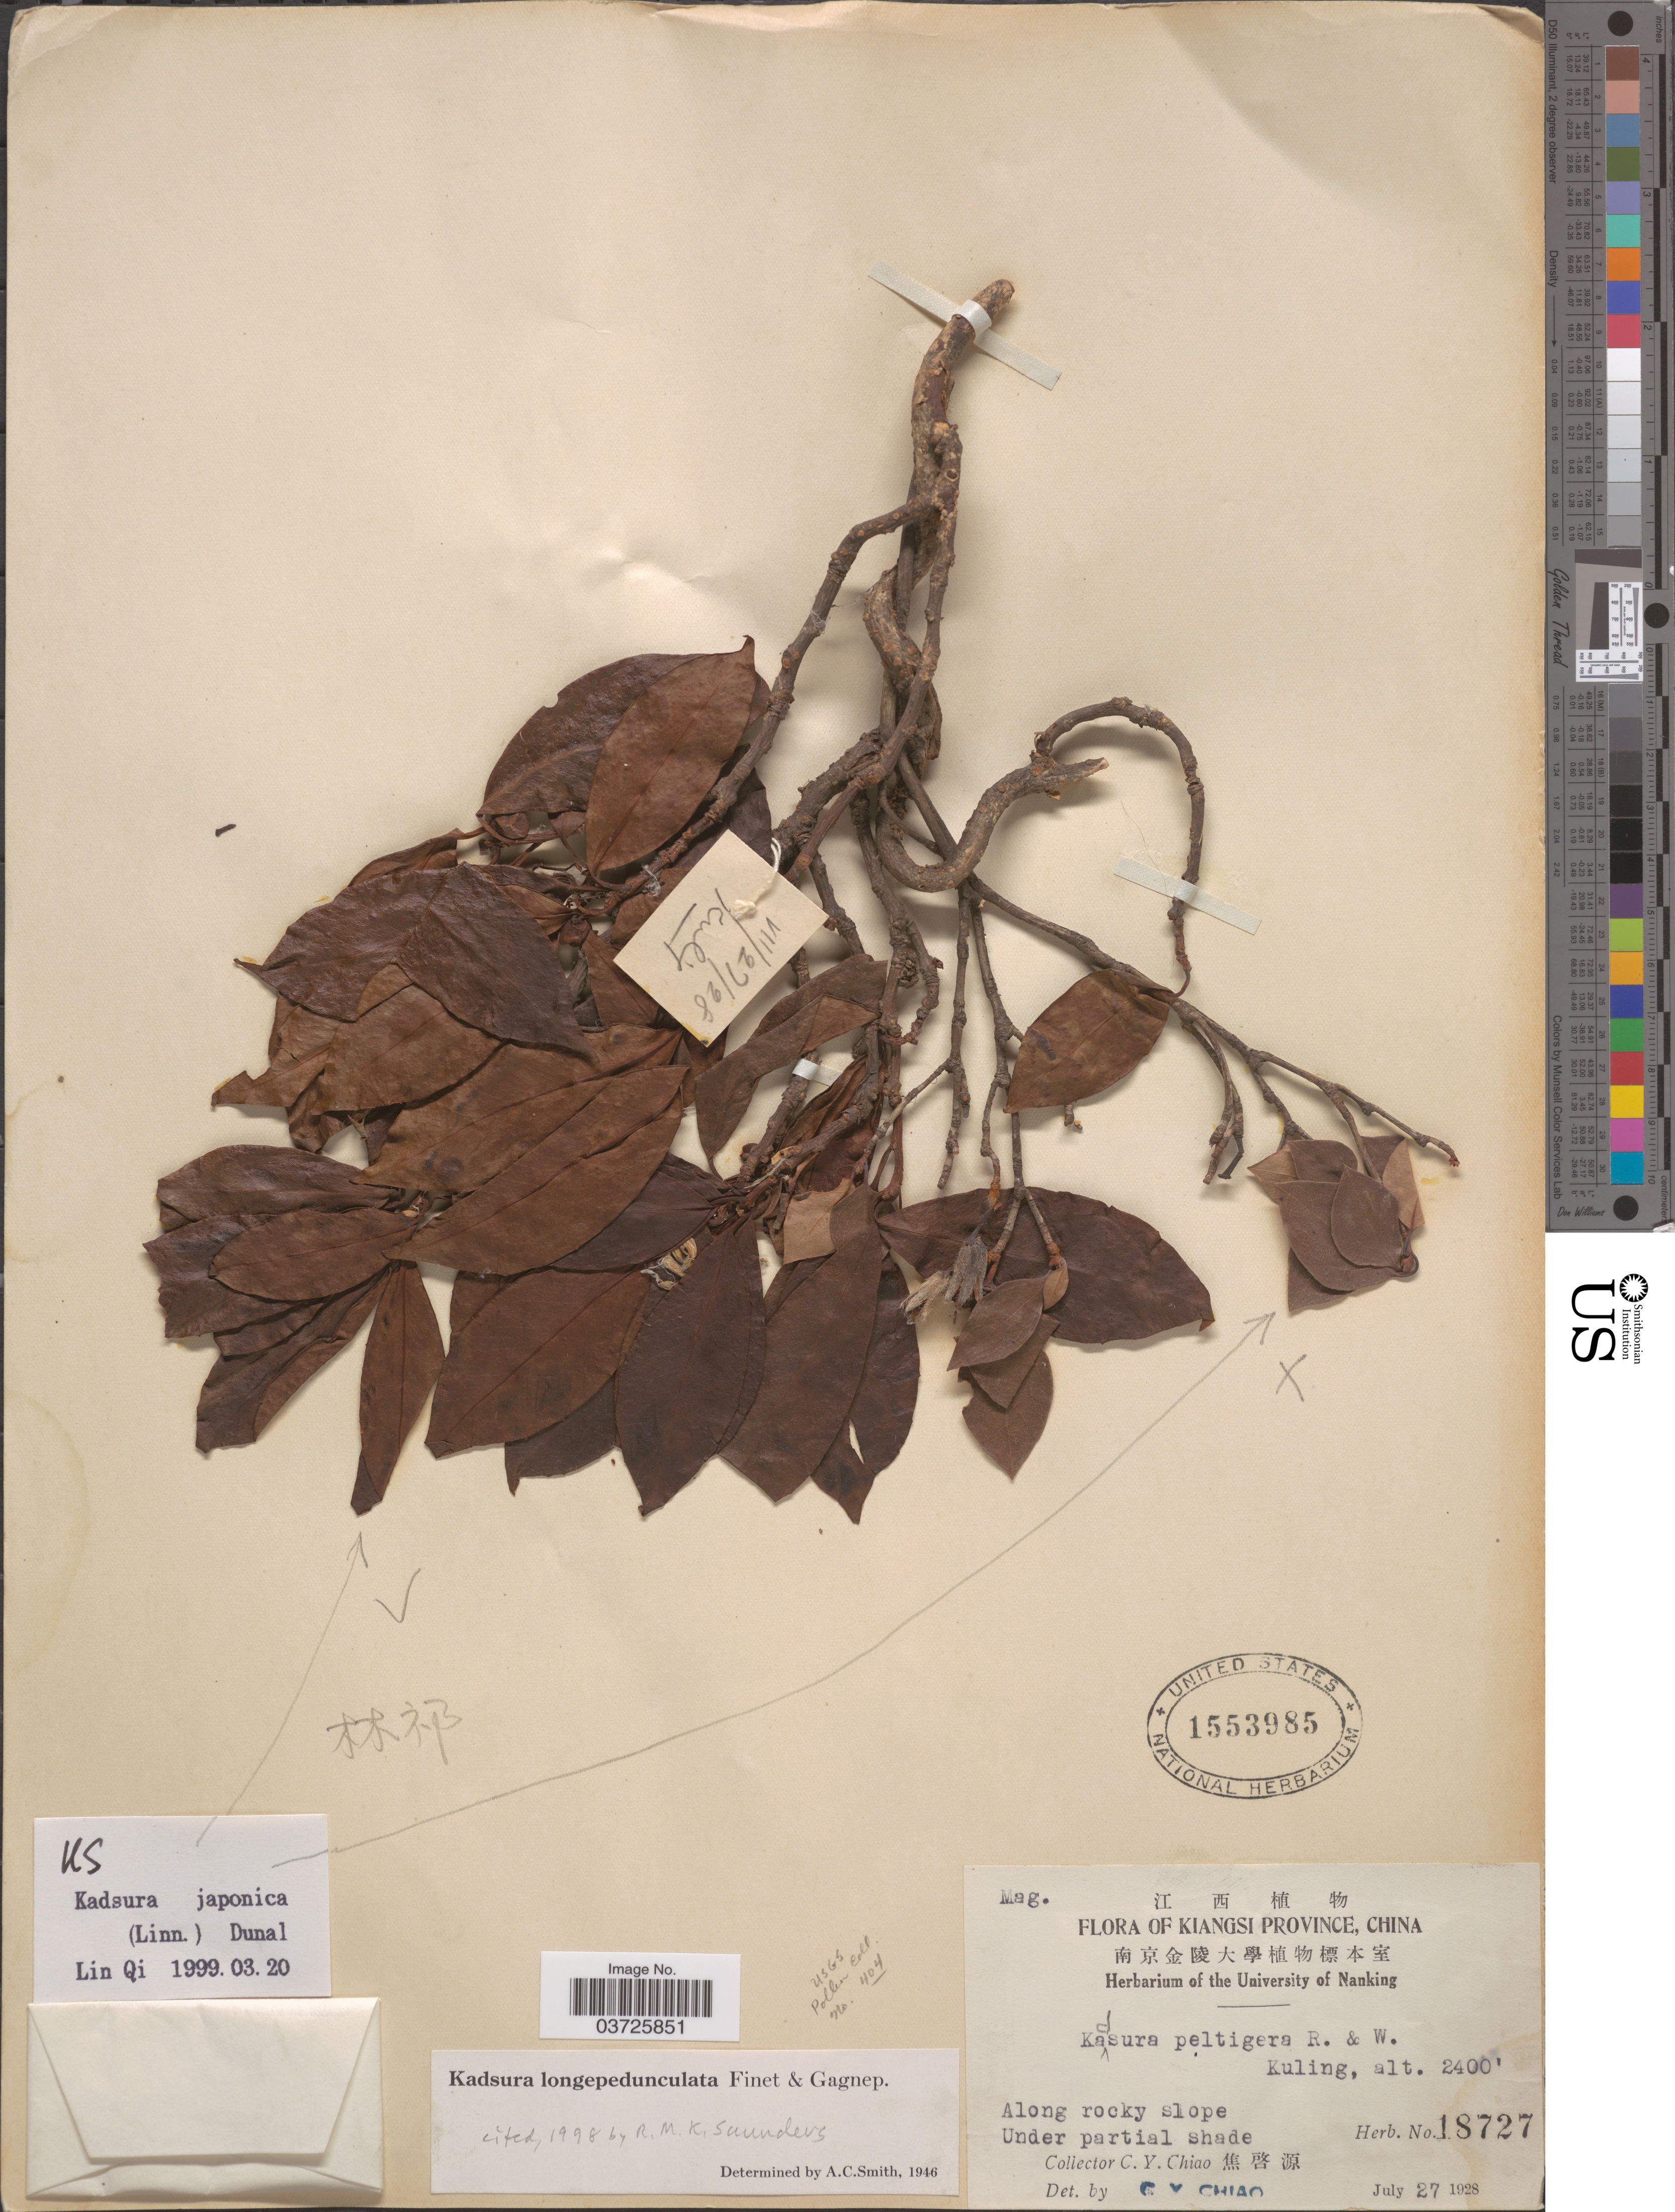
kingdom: Plantae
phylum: Tracheophyta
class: Magnoliopsida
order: Austrobaileyales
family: Schisandraceae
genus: Kadsura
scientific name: Kadsura japonica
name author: (L.) Dunal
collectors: C. Y. Chiao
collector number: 18727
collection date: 1928-07-27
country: China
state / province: Jiangxi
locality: Kiangsi Province. Kuling.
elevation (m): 732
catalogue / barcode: US 1553985